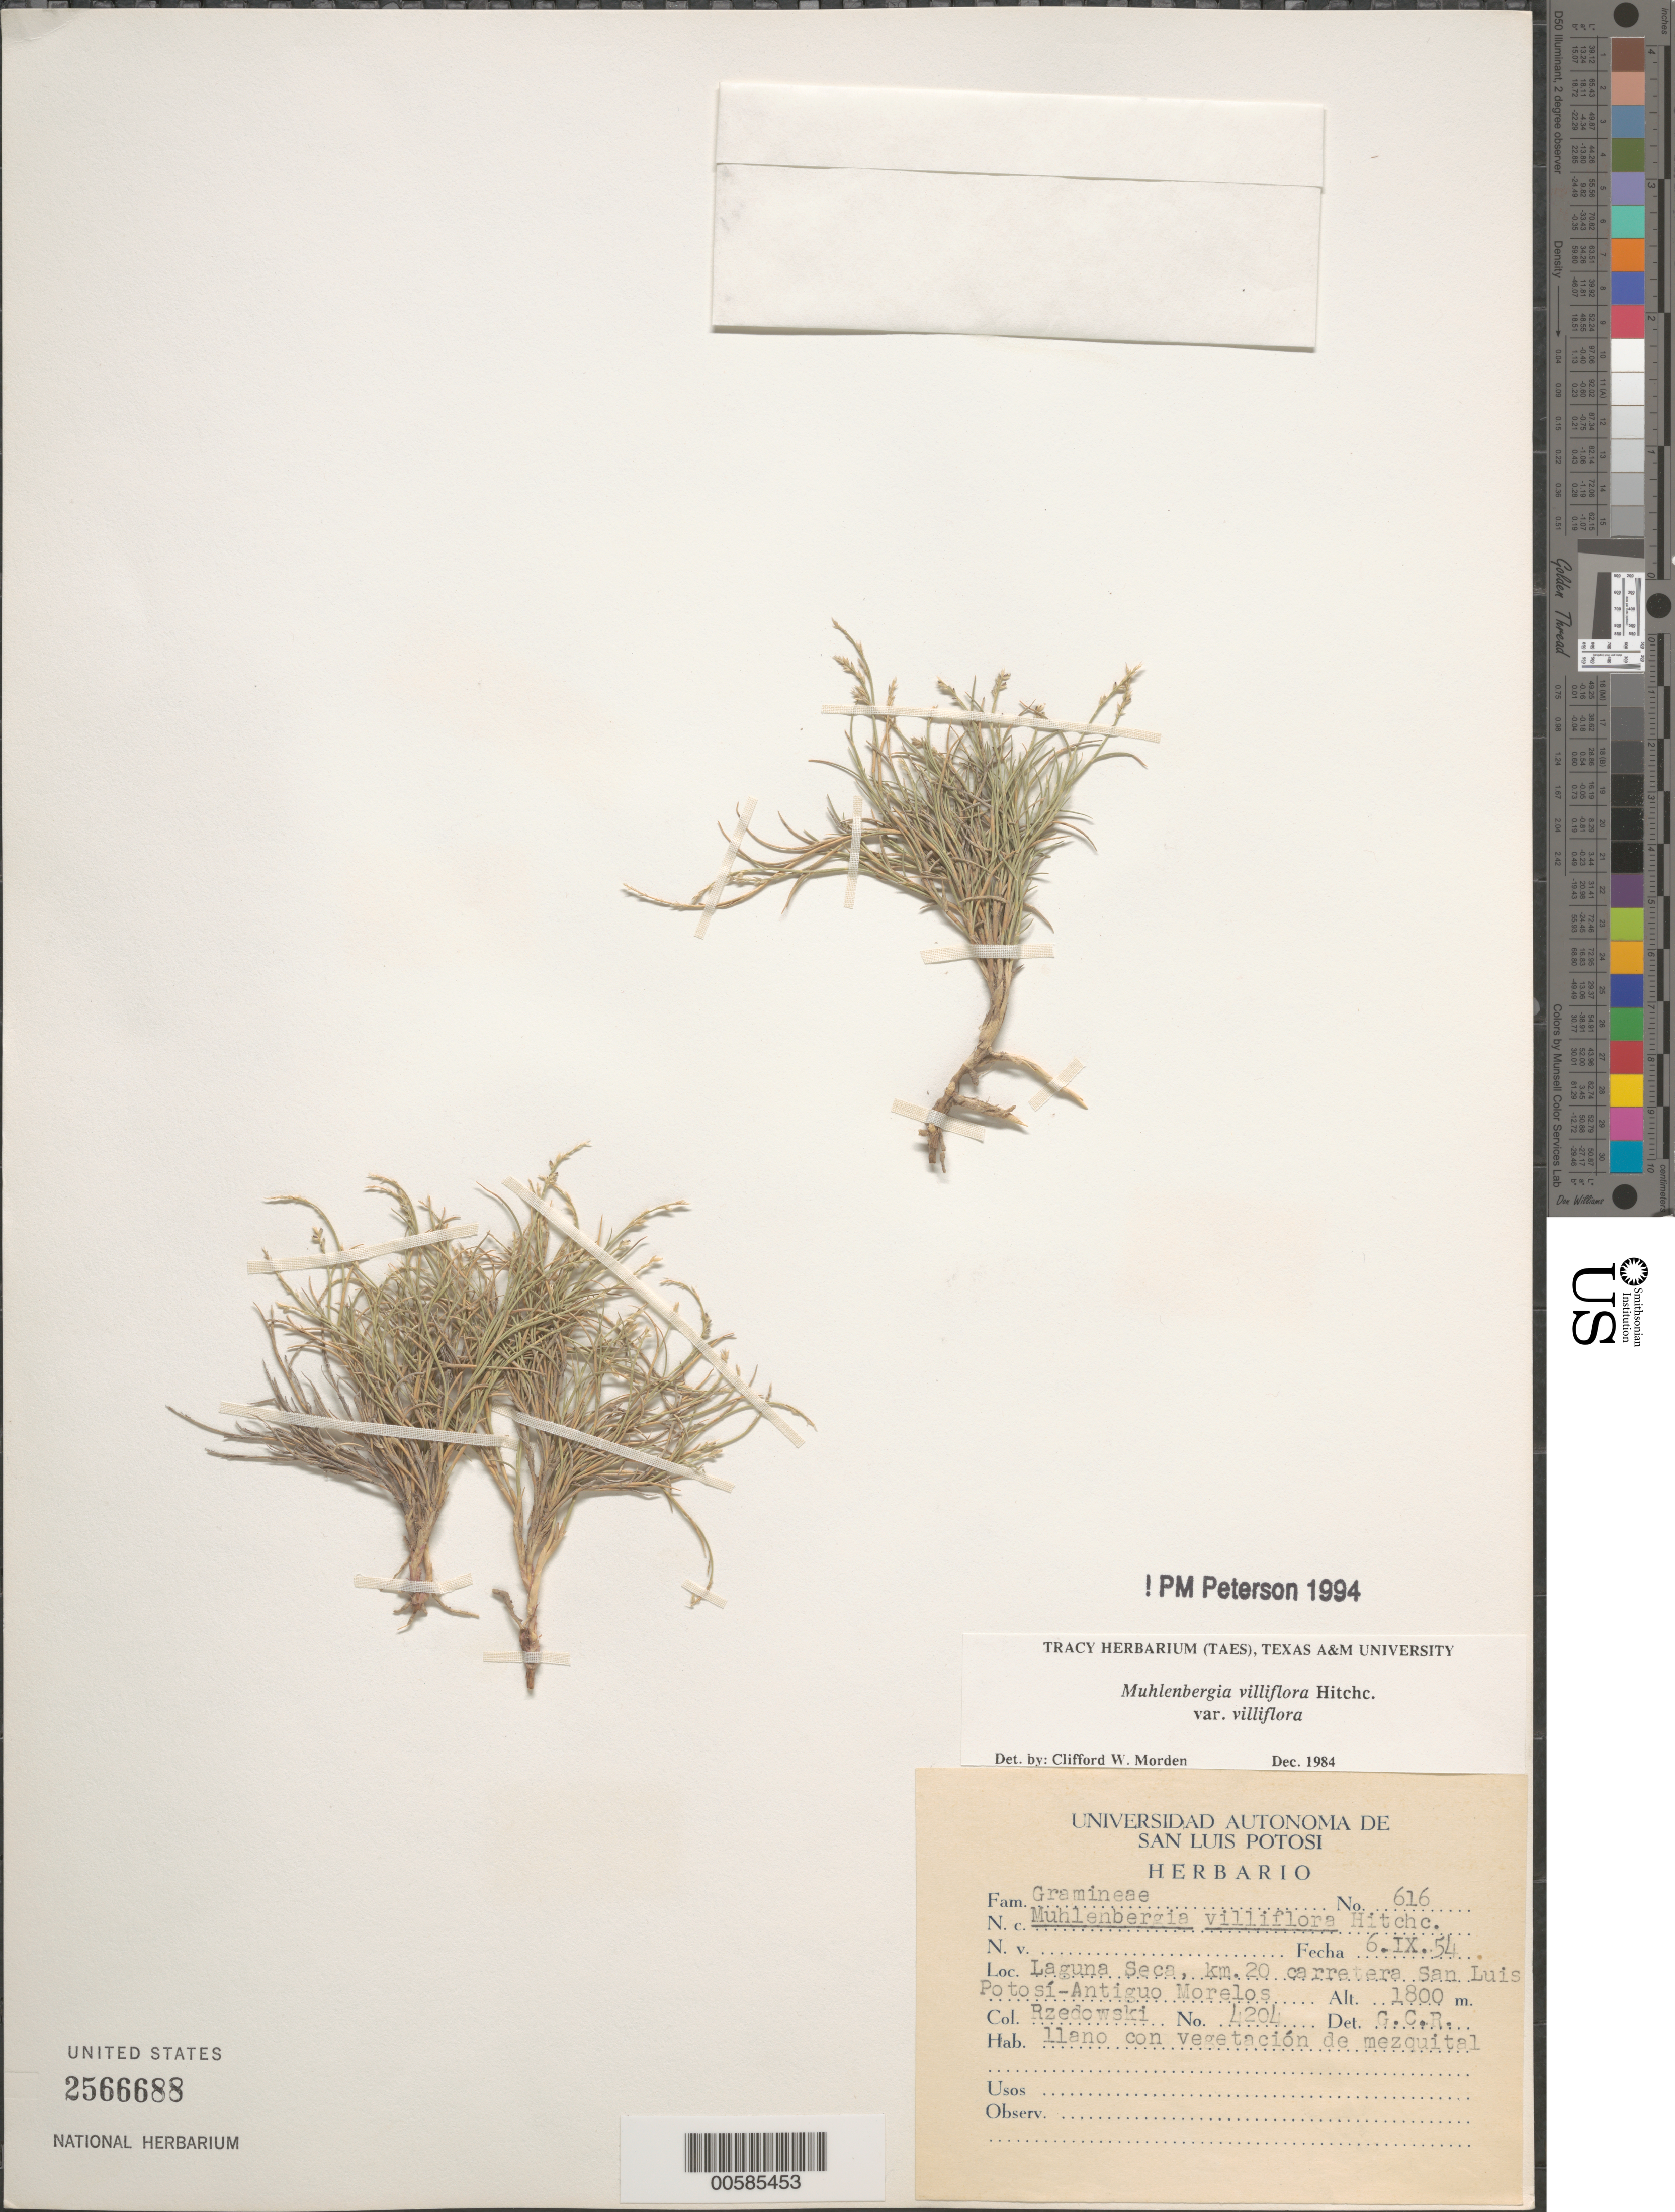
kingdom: Plantae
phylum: Tracheophyta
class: Liliopsida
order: Poales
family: Poaceae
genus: Muhlenbergia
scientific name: Muhlenbergia villiflora var. villiflora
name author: Hitchc.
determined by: Morden, C. W.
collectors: J. Rzedowski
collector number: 4204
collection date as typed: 6 Sep 1954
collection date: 1954-09-06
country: Mexico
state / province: San Luis Potosi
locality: Laguna Seca, km 20 carretera San Luis Potosí-Antiguo Morelos.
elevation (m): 1800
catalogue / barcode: US 2566688